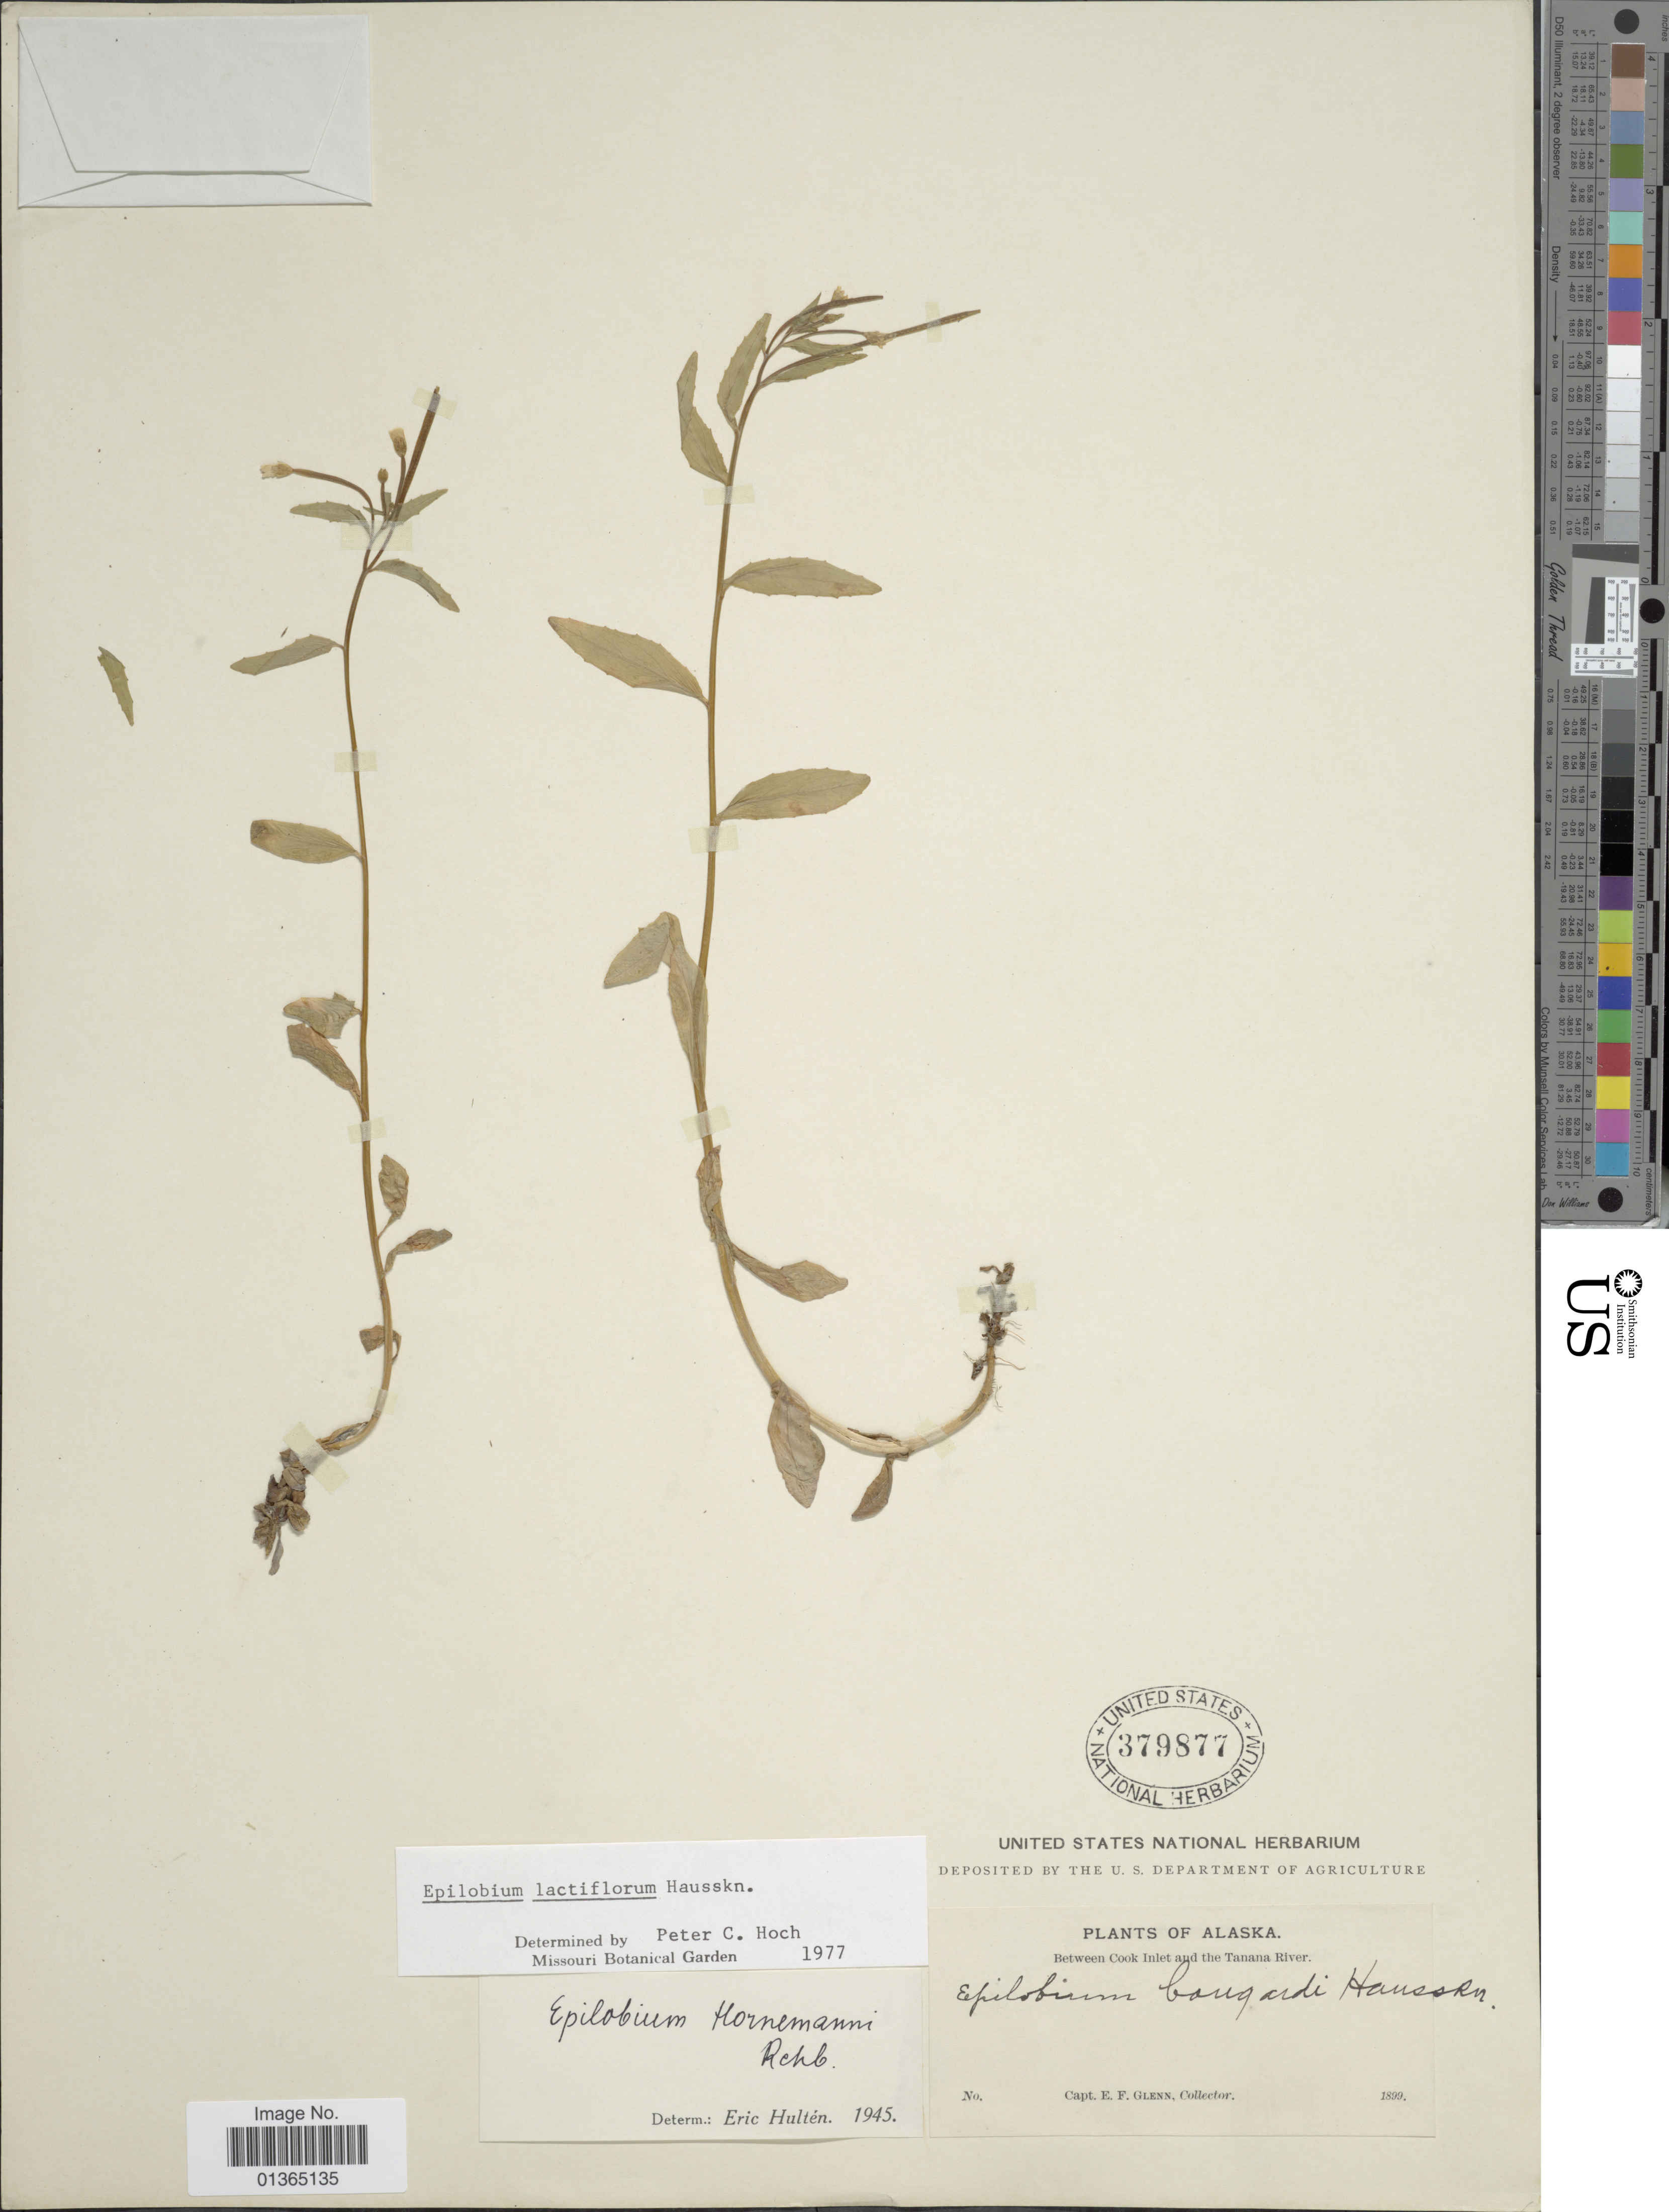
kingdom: Plantae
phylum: Tracheophyta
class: Magnoliopsida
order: Myrtales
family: Onagraceae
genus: Epilobium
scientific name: Epilobium lactiflorum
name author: Hausskn.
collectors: E. Glenn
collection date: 1899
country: United States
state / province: Alaska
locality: Between Cook Inlet and the Tanana River.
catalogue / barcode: US 379877